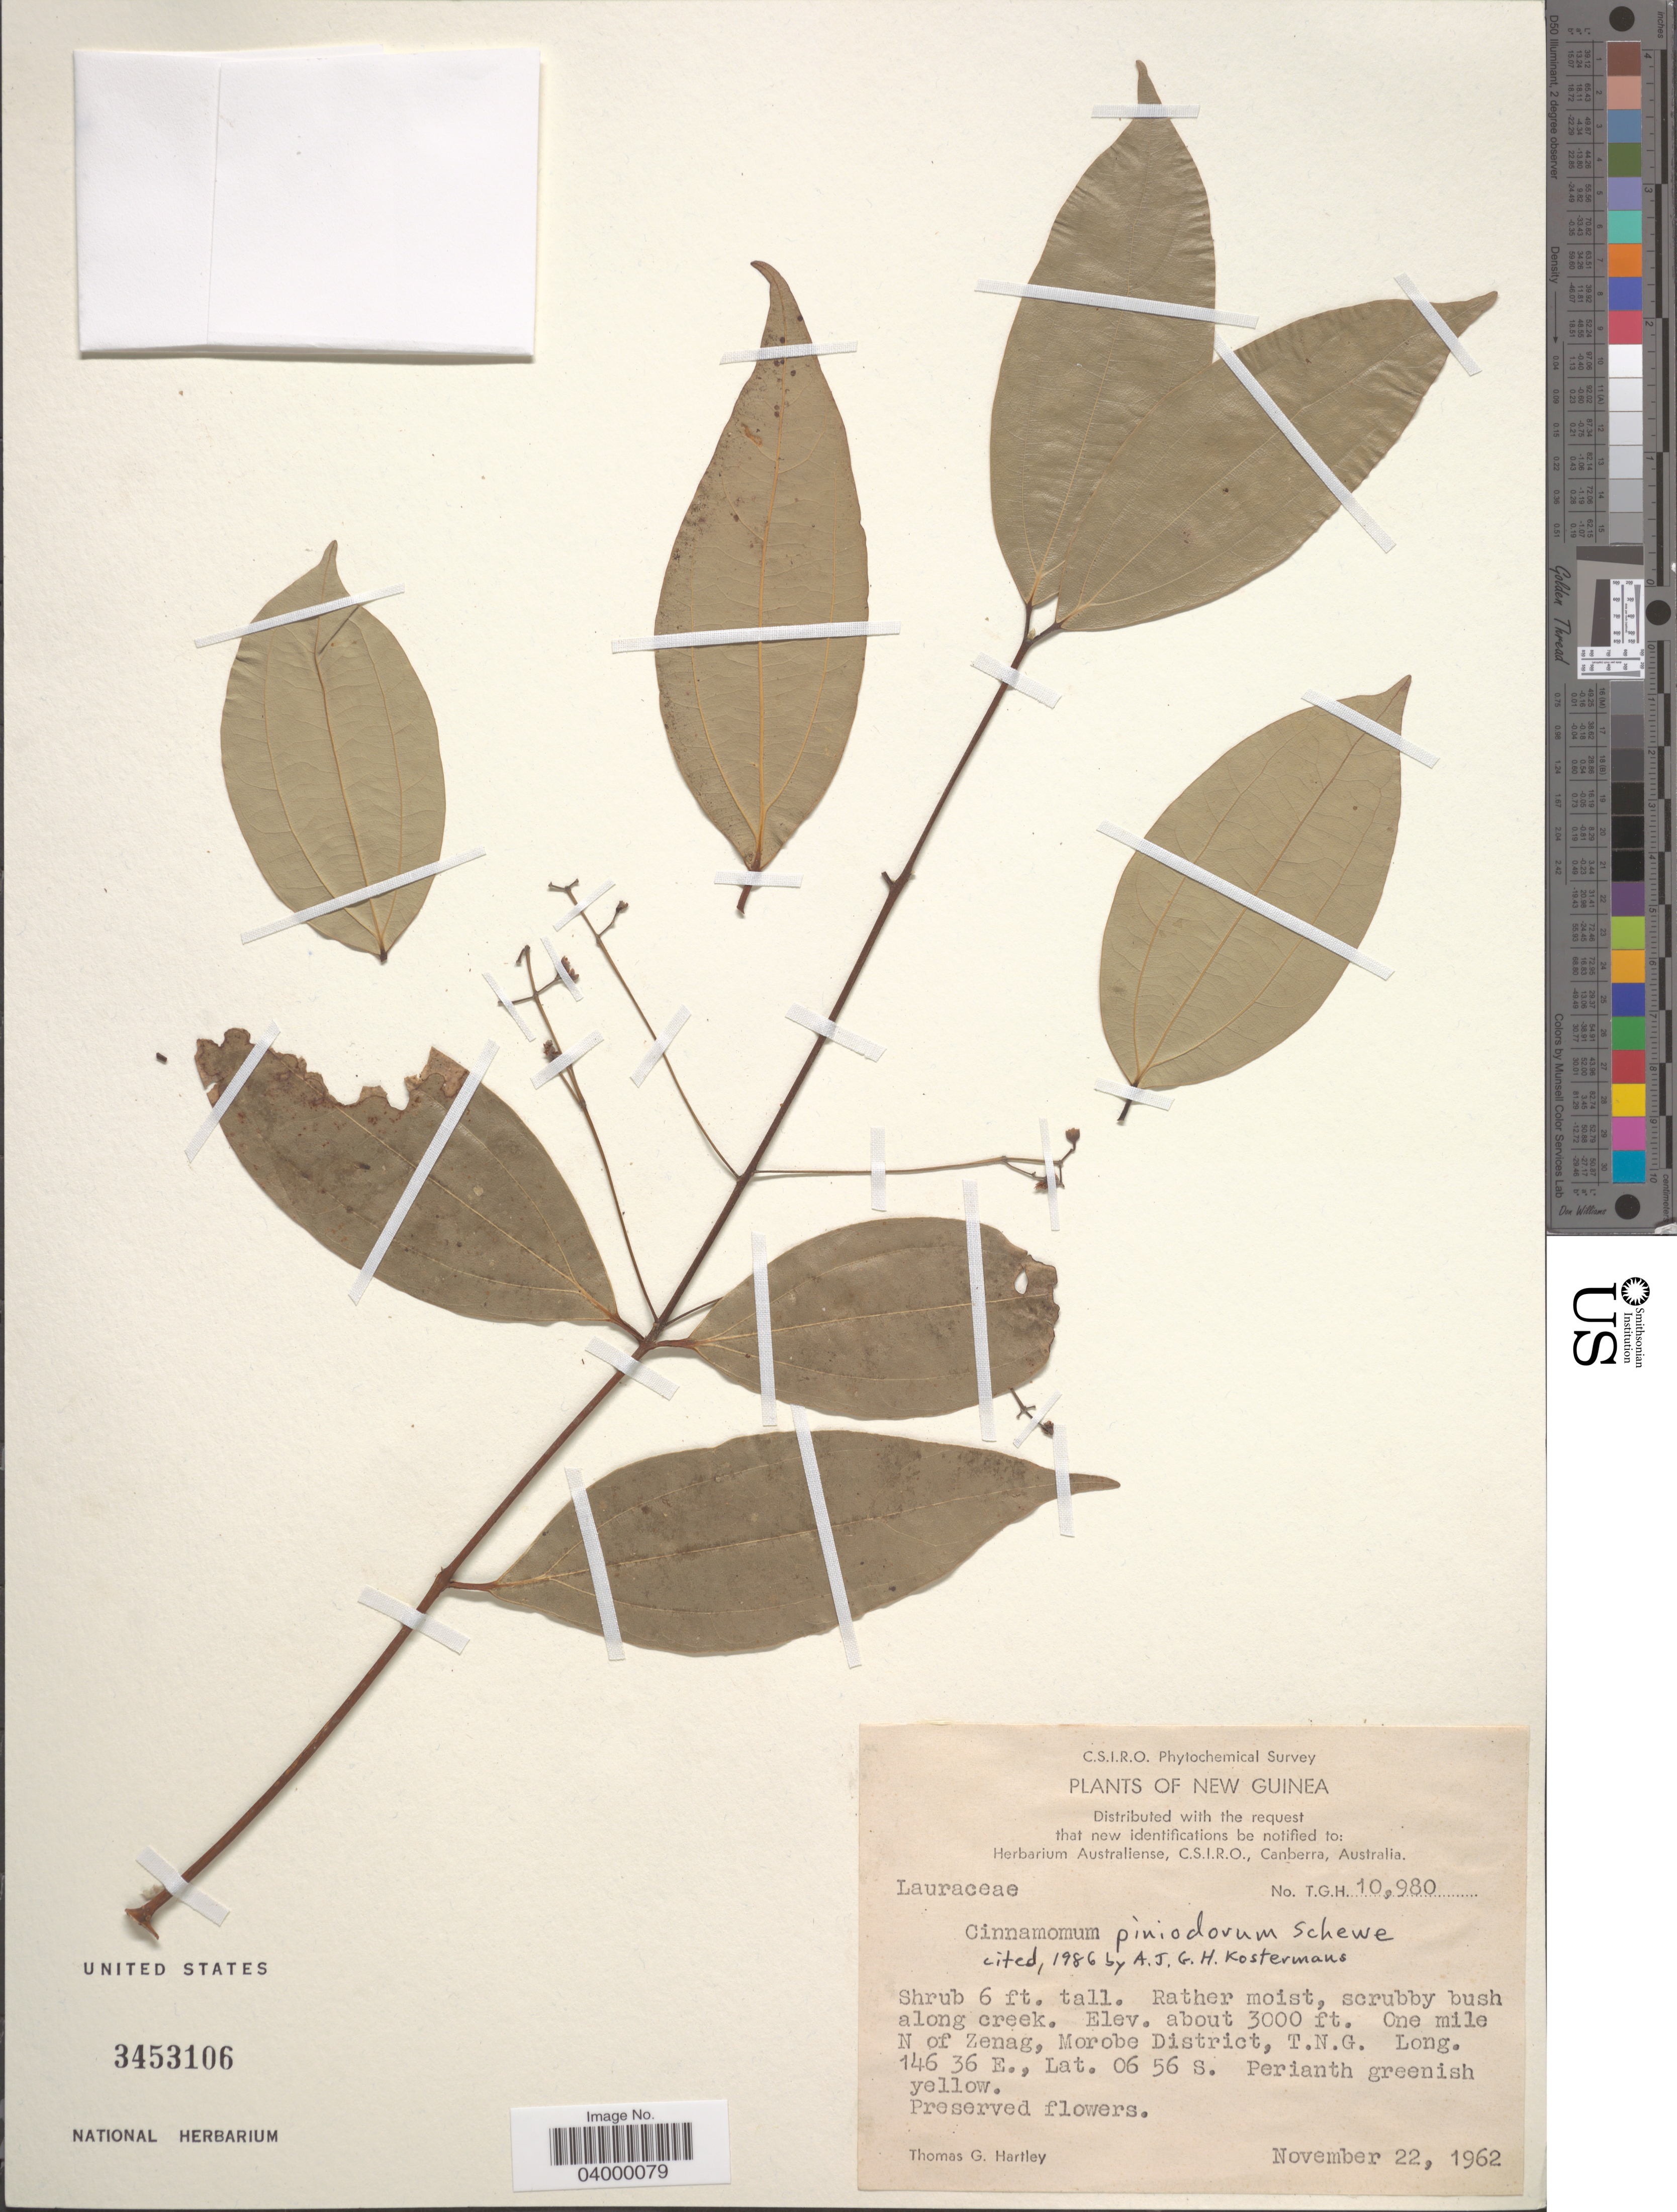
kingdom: Plantae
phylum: Tracheophyta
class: Magnoliopsida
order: Laurales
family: Lauraceae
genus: Cinnamomum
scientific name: Cinnamomum piniodorum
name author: Schewe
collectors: T. G. Hartley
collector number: T.G.H. 10980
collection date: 1962-11-22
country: Papua New Guinea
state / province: Morobe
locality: New Guinea. One mile N of Zenag, Morobe District, T.N.G.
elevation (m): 914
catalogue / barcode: US 3453106